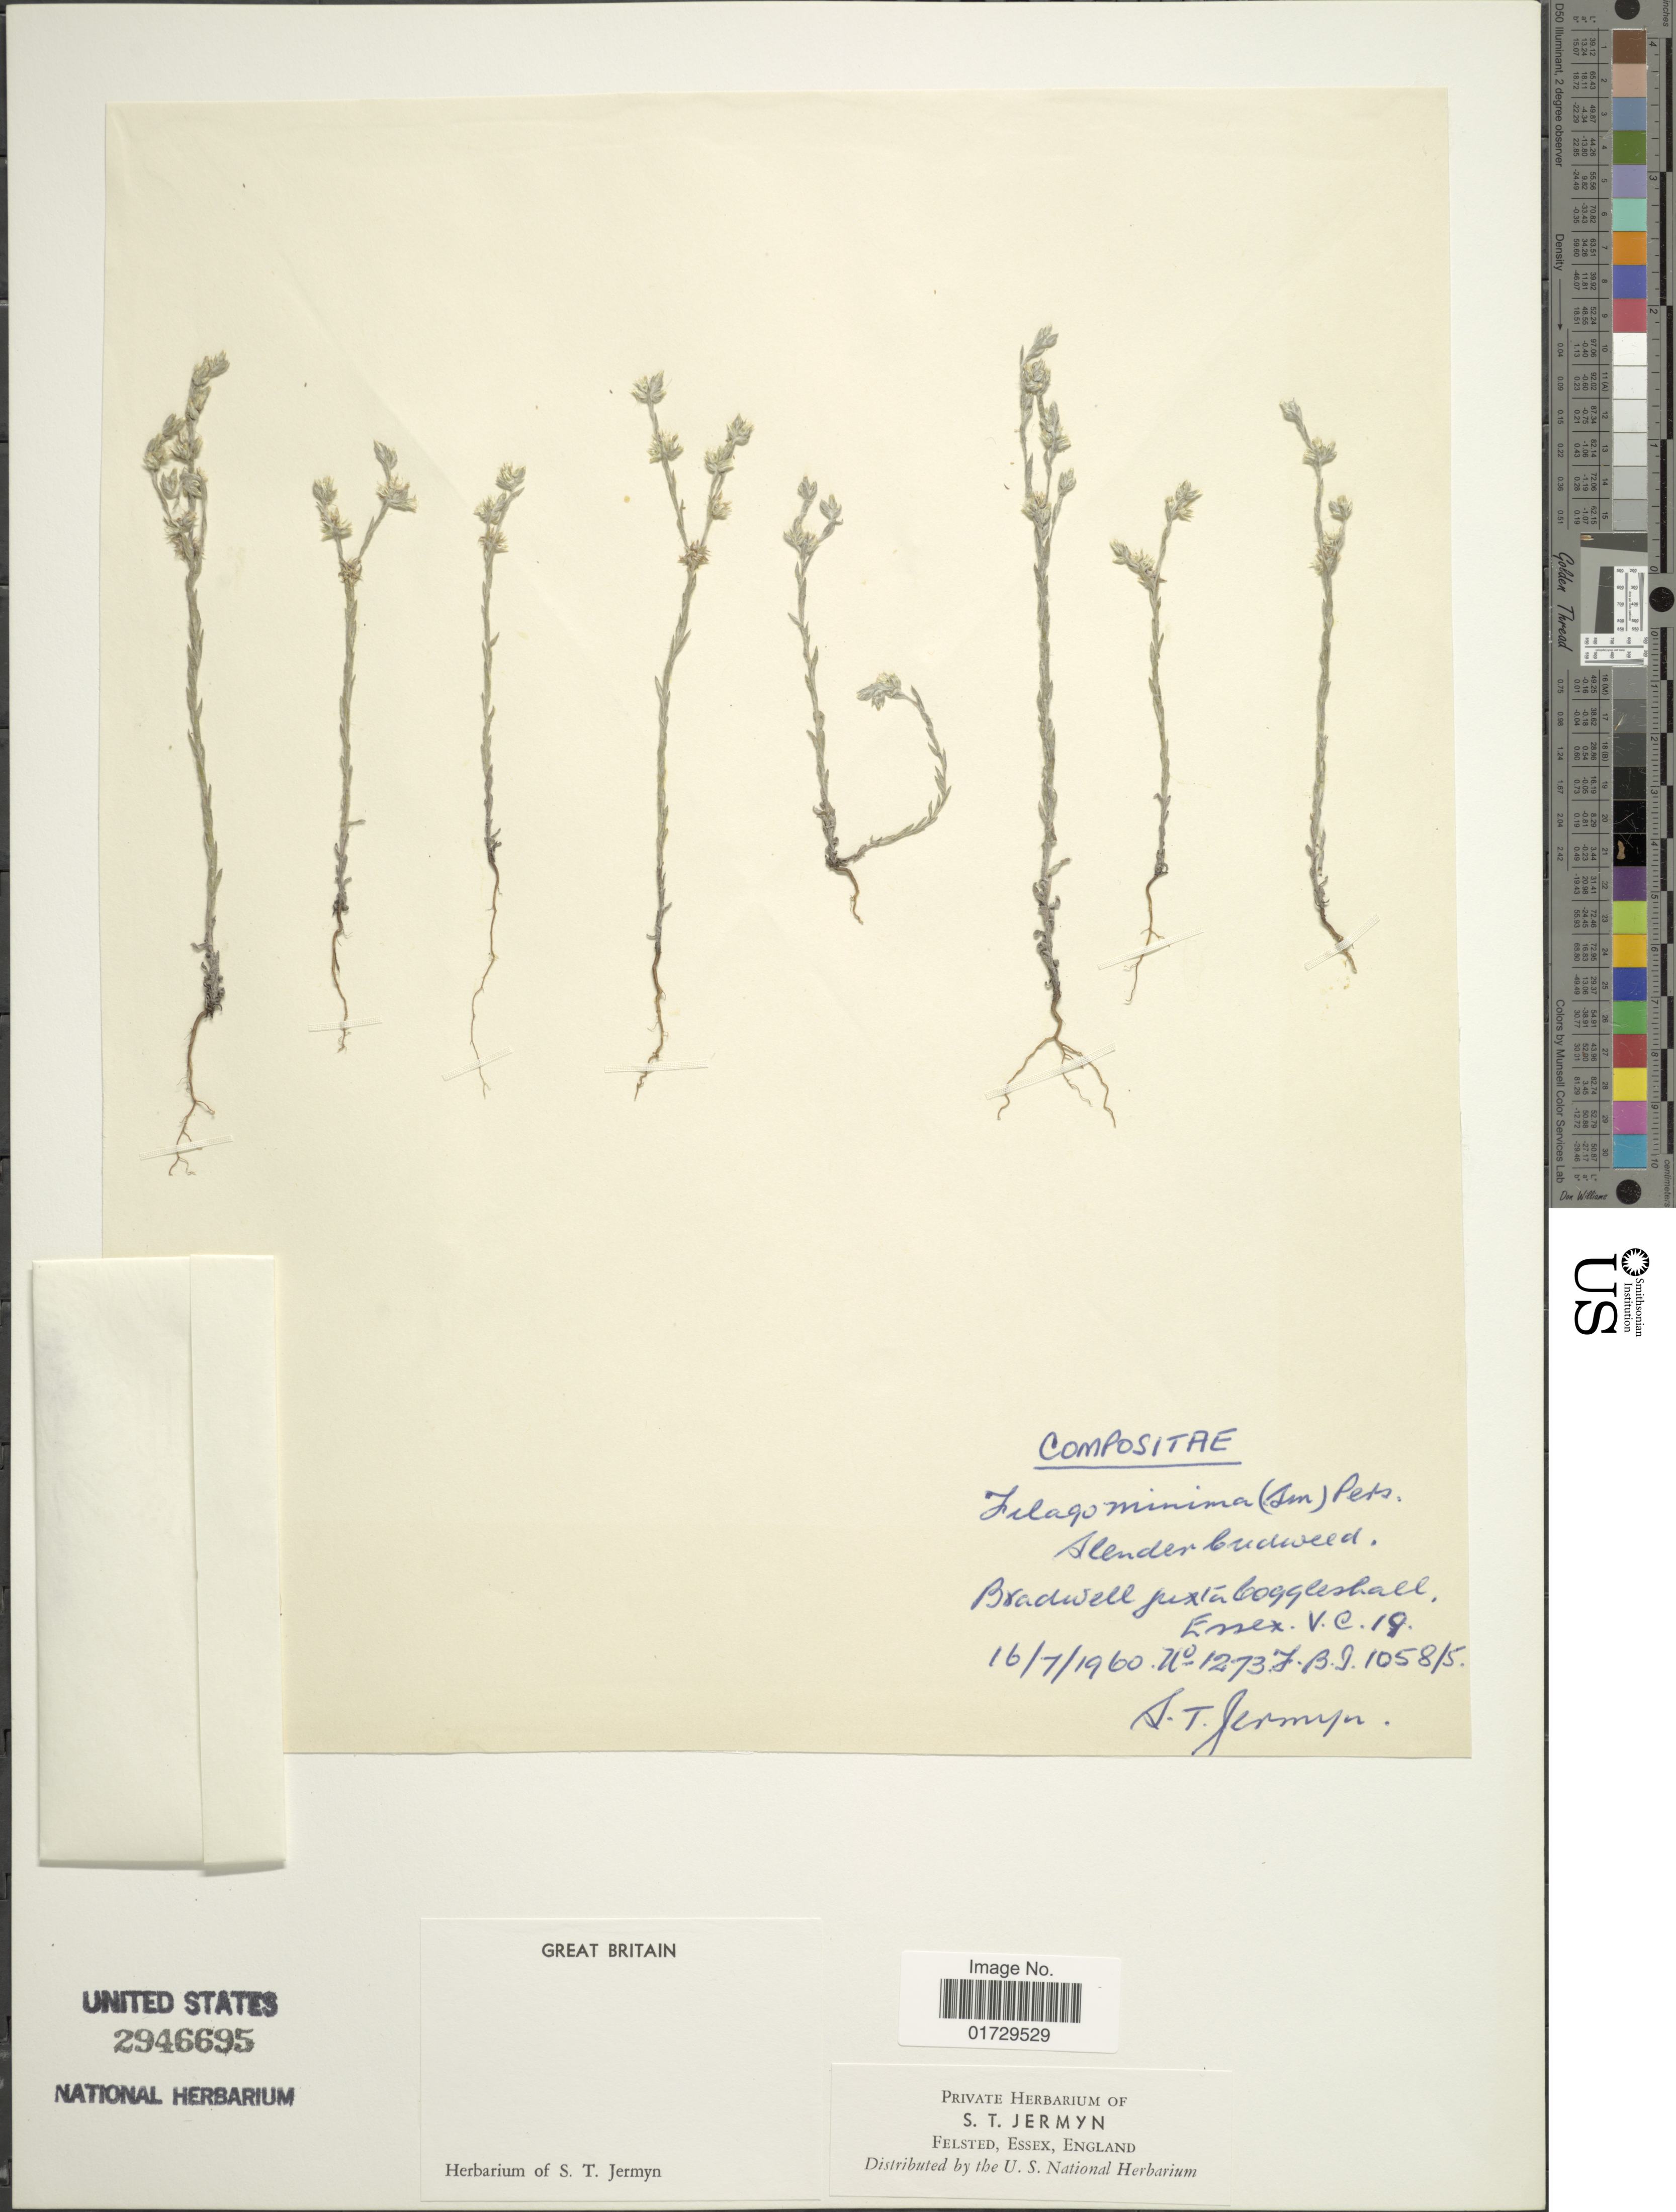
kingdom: Plantae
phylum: Tracheophyta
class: Magnoliopsida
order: Asterales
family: Asteraceae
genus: Filago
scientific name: Filago minima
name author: (Sm.) Pers.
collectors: S. Jermyn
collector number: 1273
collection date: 1960-07-16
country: United Kingdom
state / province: England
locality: Bradwell Juxta Coggleshall, Essex V.C. 19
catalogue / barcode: US 2946695